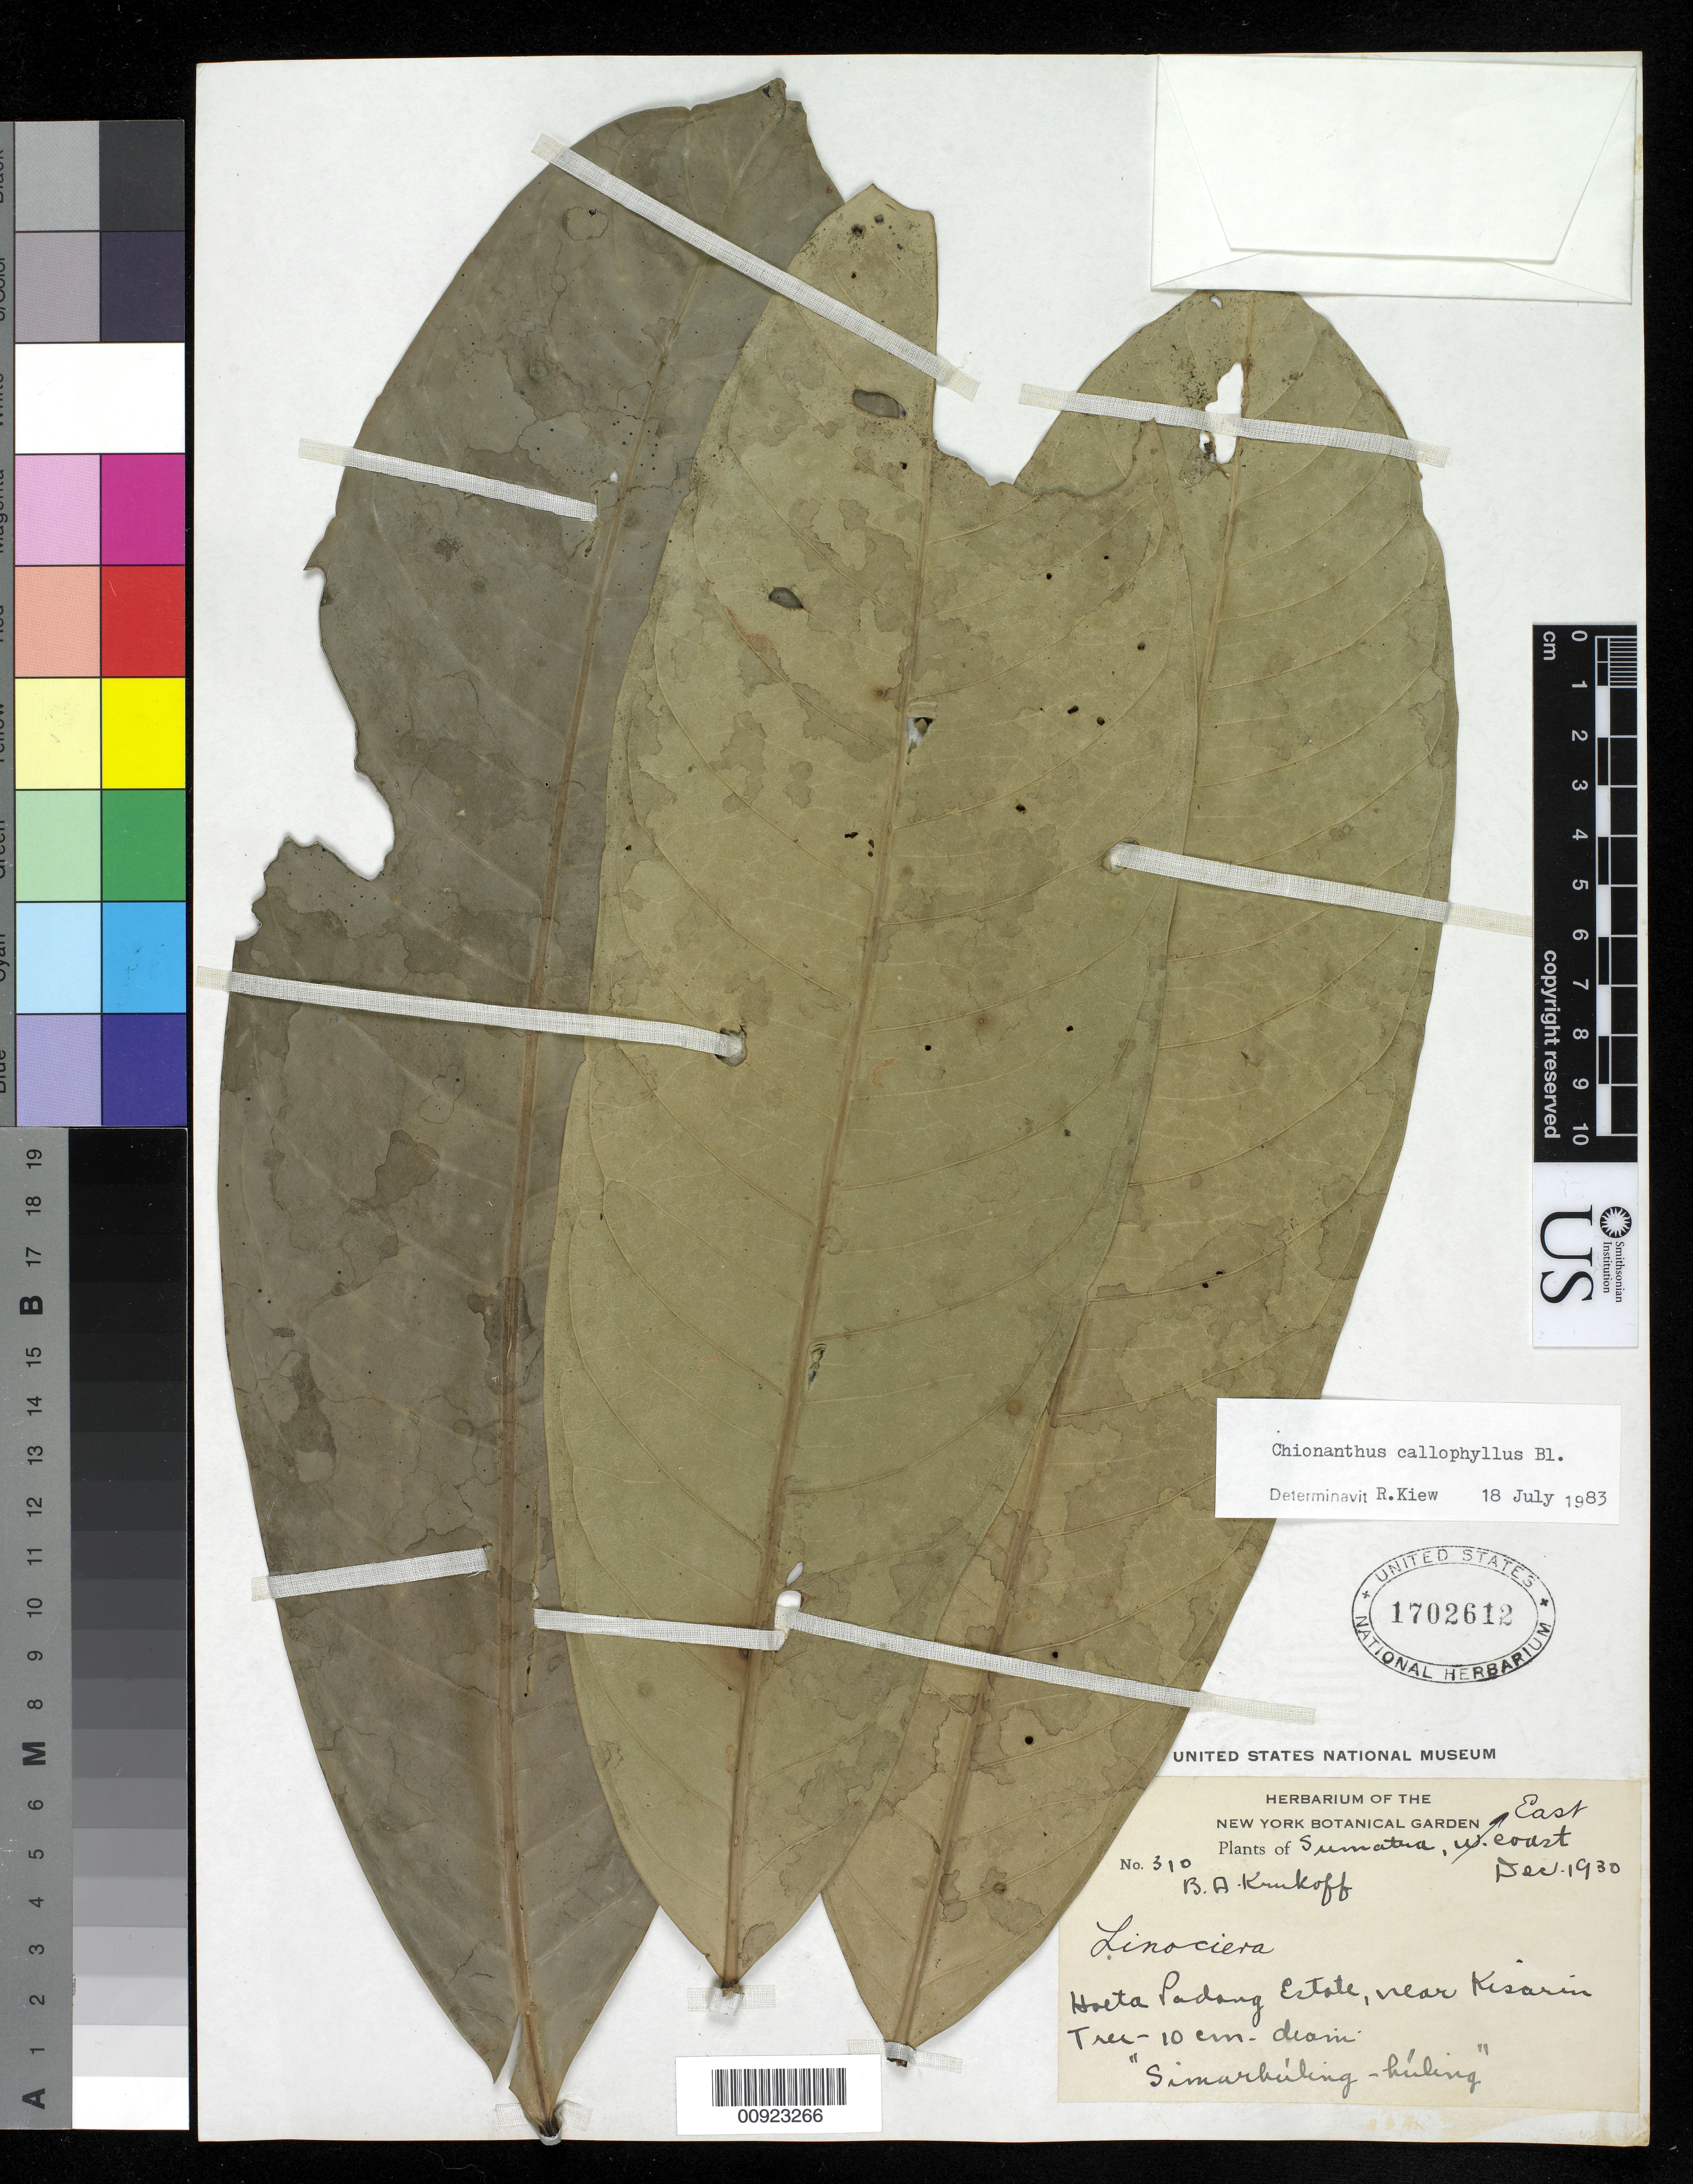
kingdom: Plantae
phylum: Tracheophyta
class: Magnoliopsida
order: Lamiales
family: Oleaceae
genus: Chionanthus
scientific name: Chionanthus callophyllus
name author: Blume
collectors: B. A. Krukoff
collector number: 310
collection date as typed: Dec 1930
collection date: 1930-12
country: Indonesia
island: Sumatra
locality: East coast, near Kisarin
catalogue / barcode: US 1702612